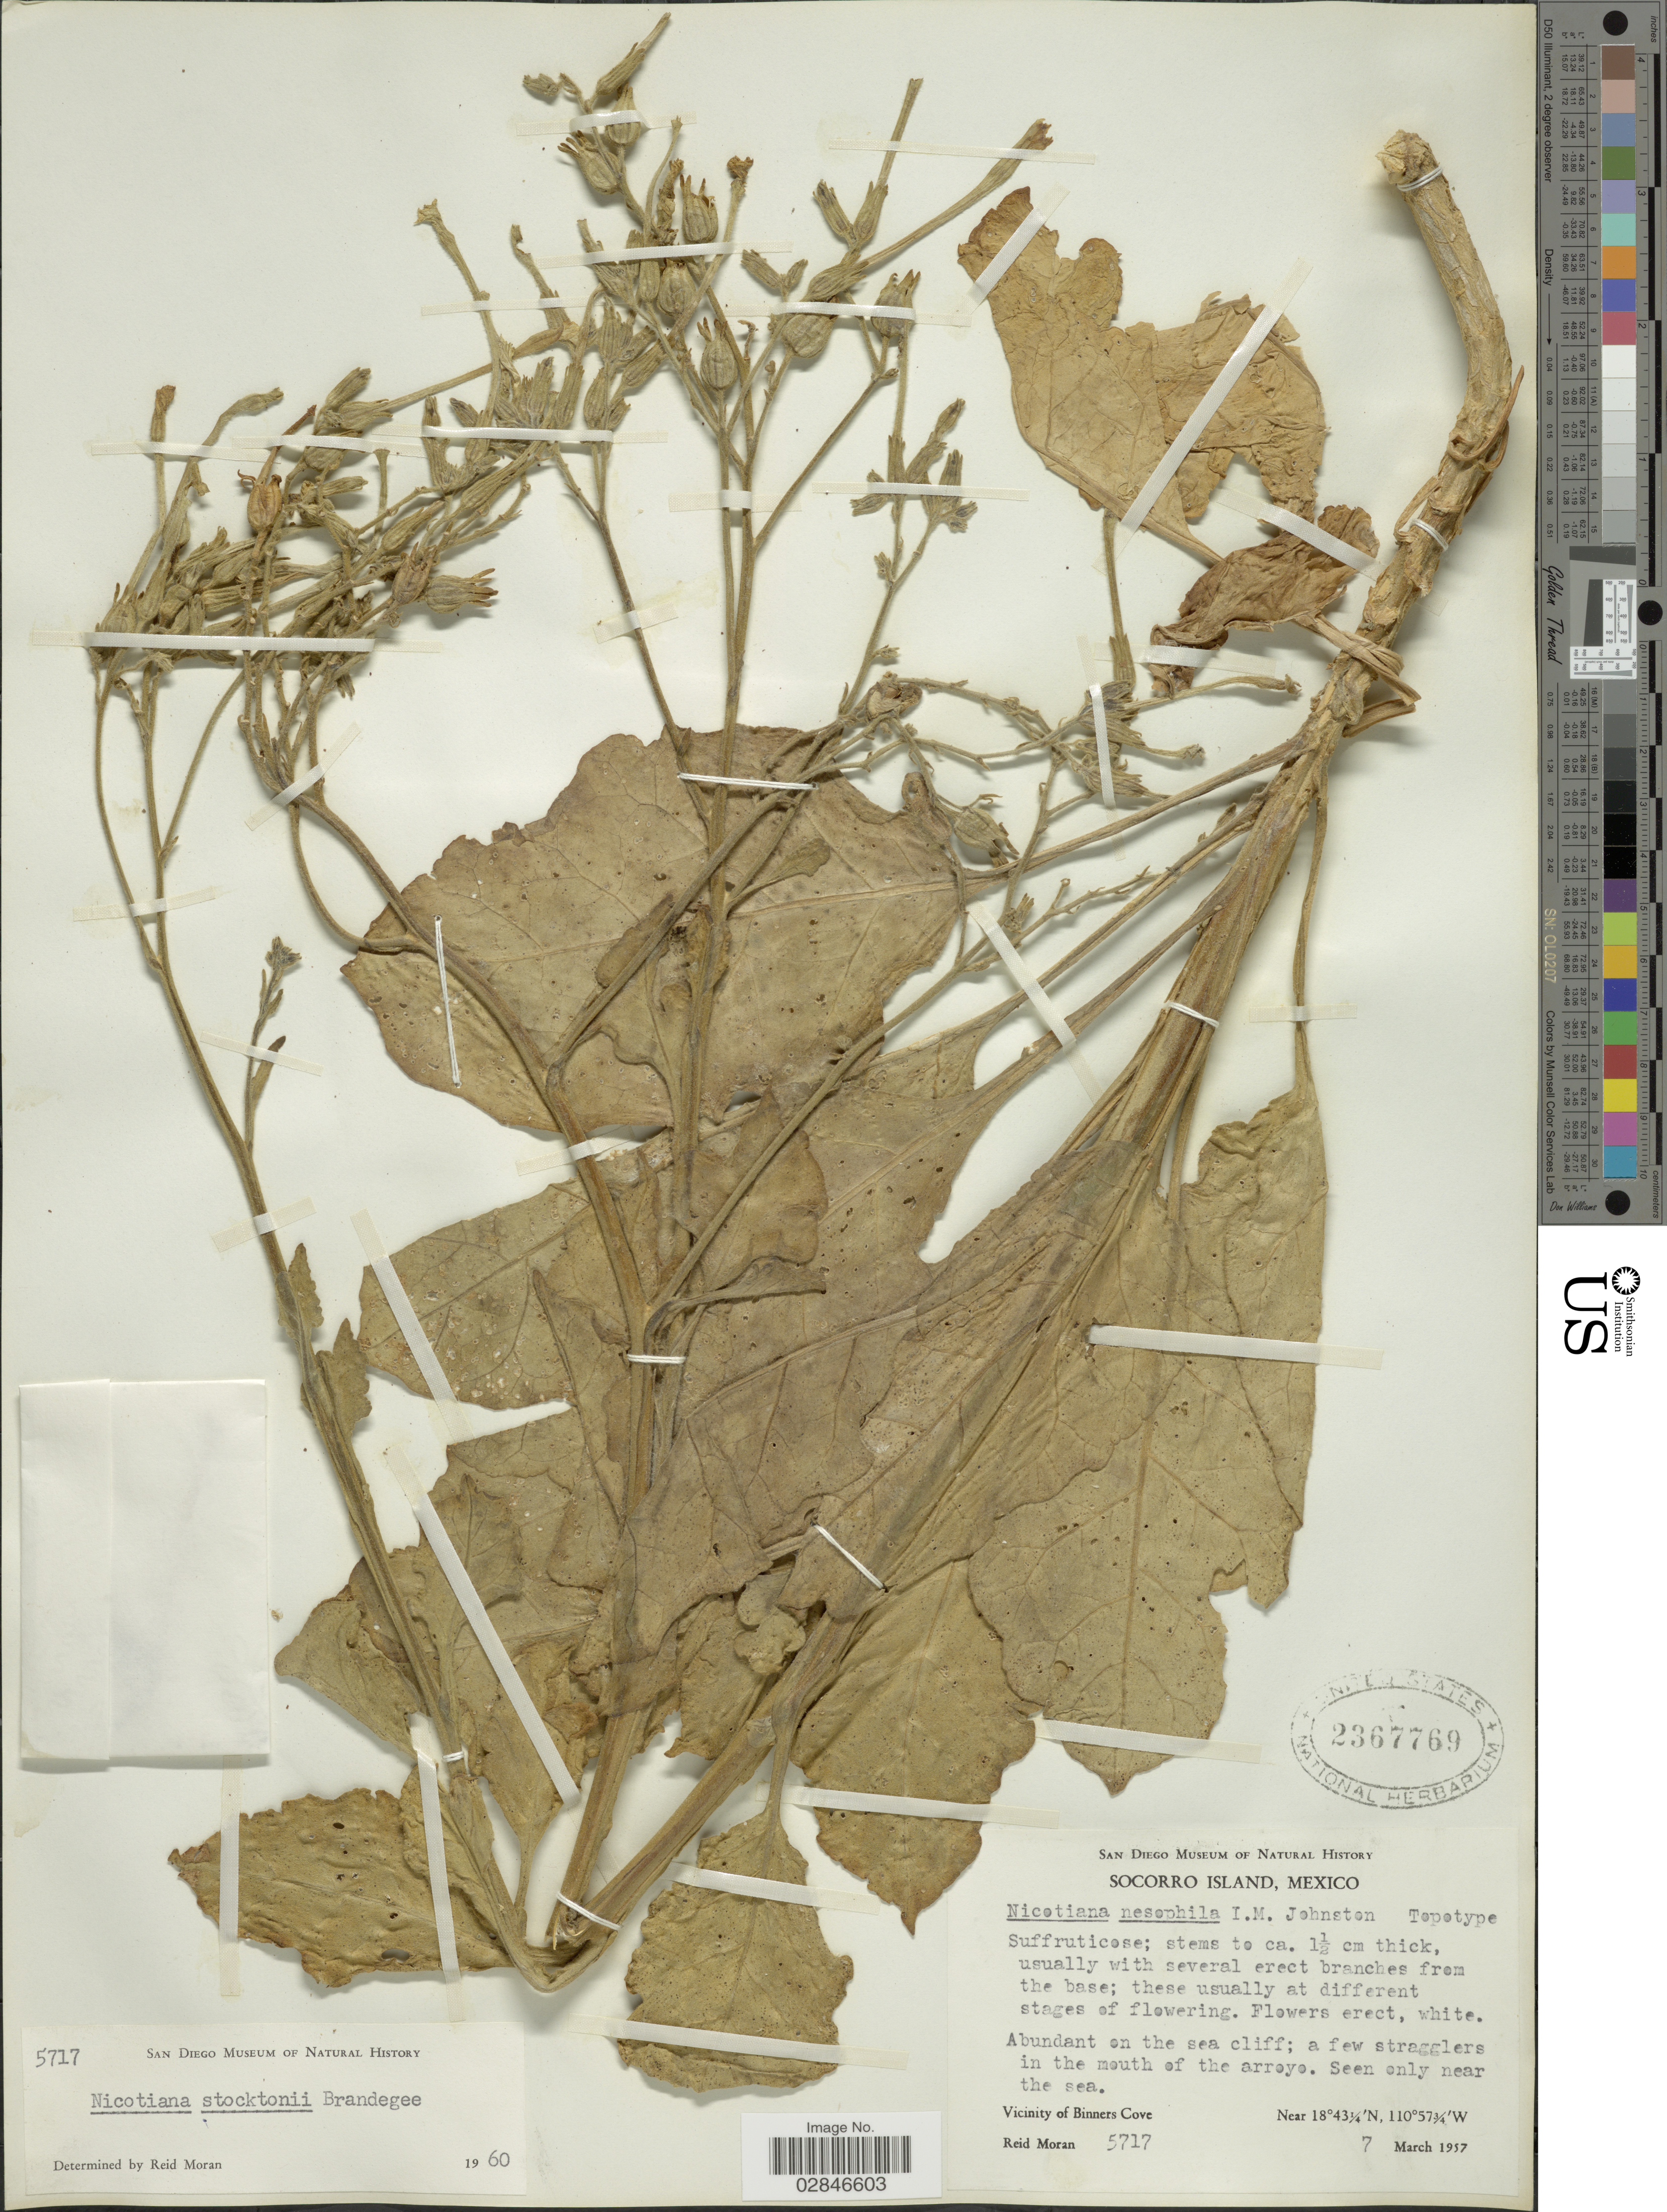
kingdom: Plantae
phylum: Tracheophyta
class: Magnoliopsida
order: Solanales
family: Solanaceae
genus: Nicotiana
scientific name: Nicotiana stocktoni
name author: Brandegee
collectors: R. V. Moran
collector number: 5717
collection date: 1957-03-07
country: Mexico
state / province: Colima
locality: Socorro Island, Vicinity of Binners Cove.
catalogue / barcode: US 2367769